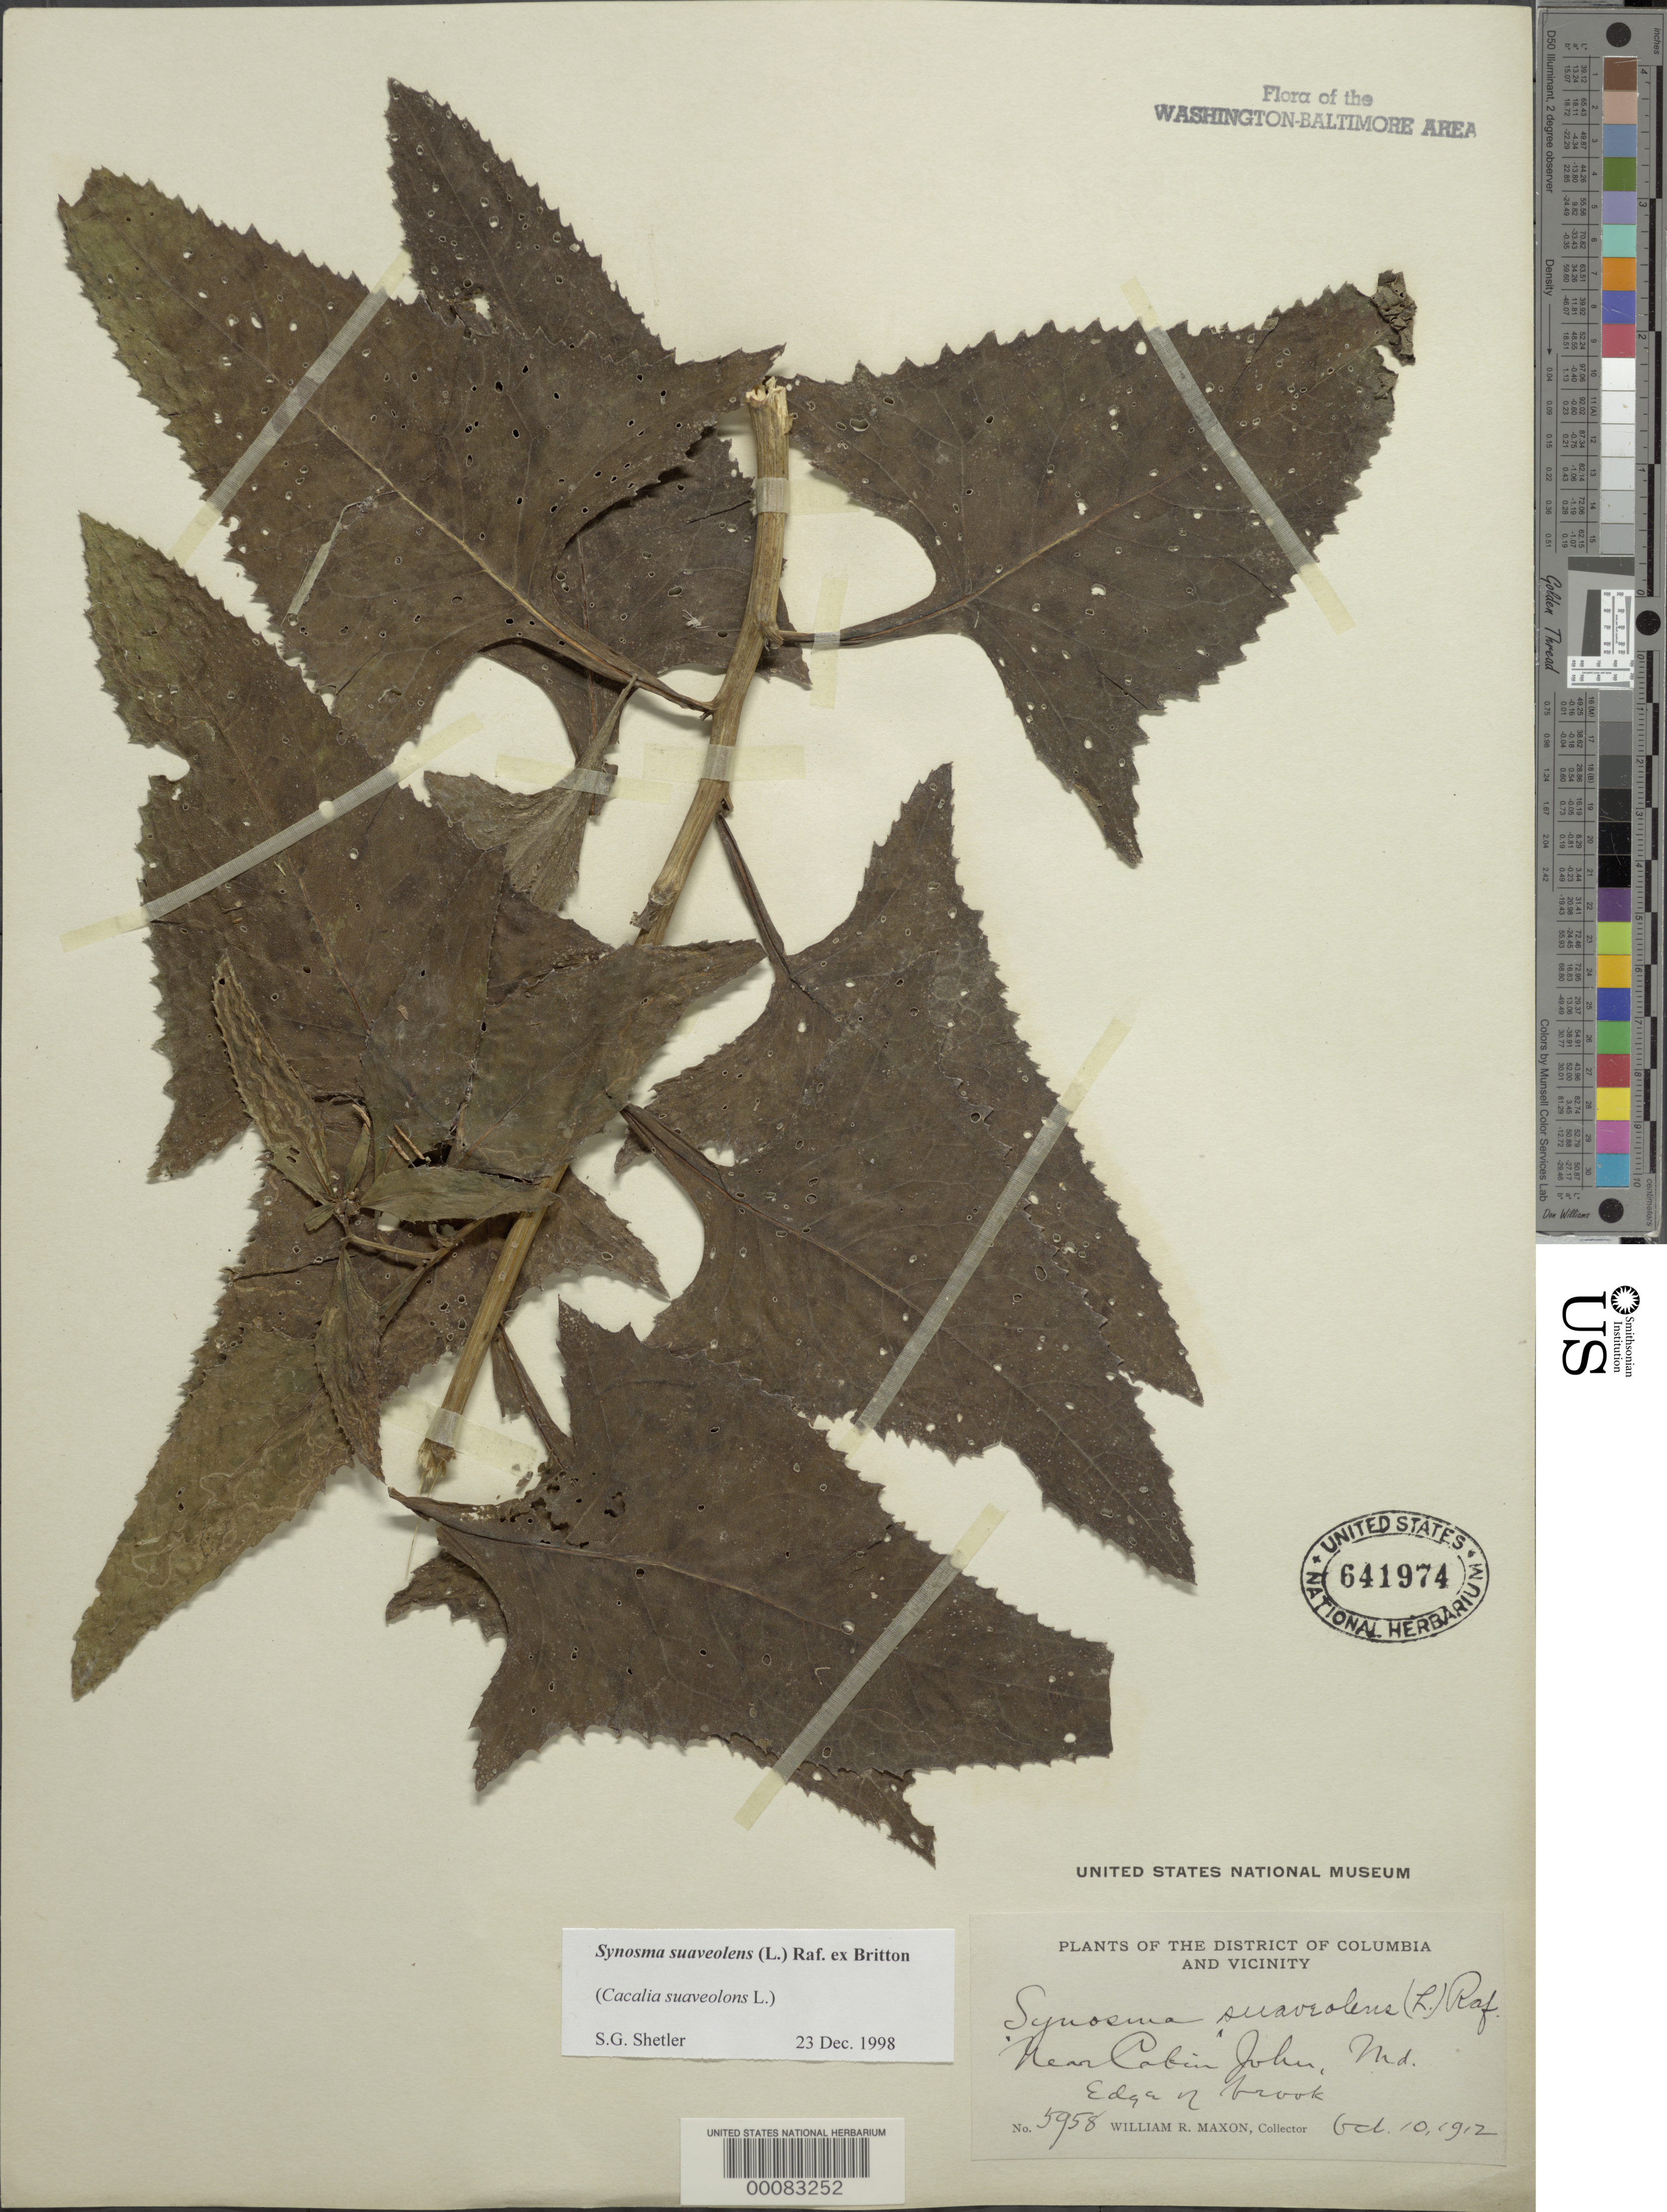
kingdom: Plantae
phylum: Tracheophyta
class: Magnoliopsida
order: Asterales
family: Asteraceae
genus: Hasteola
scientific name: Hasteola suaveolens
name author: (L.) Pojark.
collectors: W. R. Maxon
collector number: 5958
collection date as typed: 10 Oct 1912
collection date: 1912-10-10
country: United States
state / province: Maryland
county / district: Montgomery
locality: Near Cabin John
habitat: Edge of brook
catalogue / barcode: US 641974